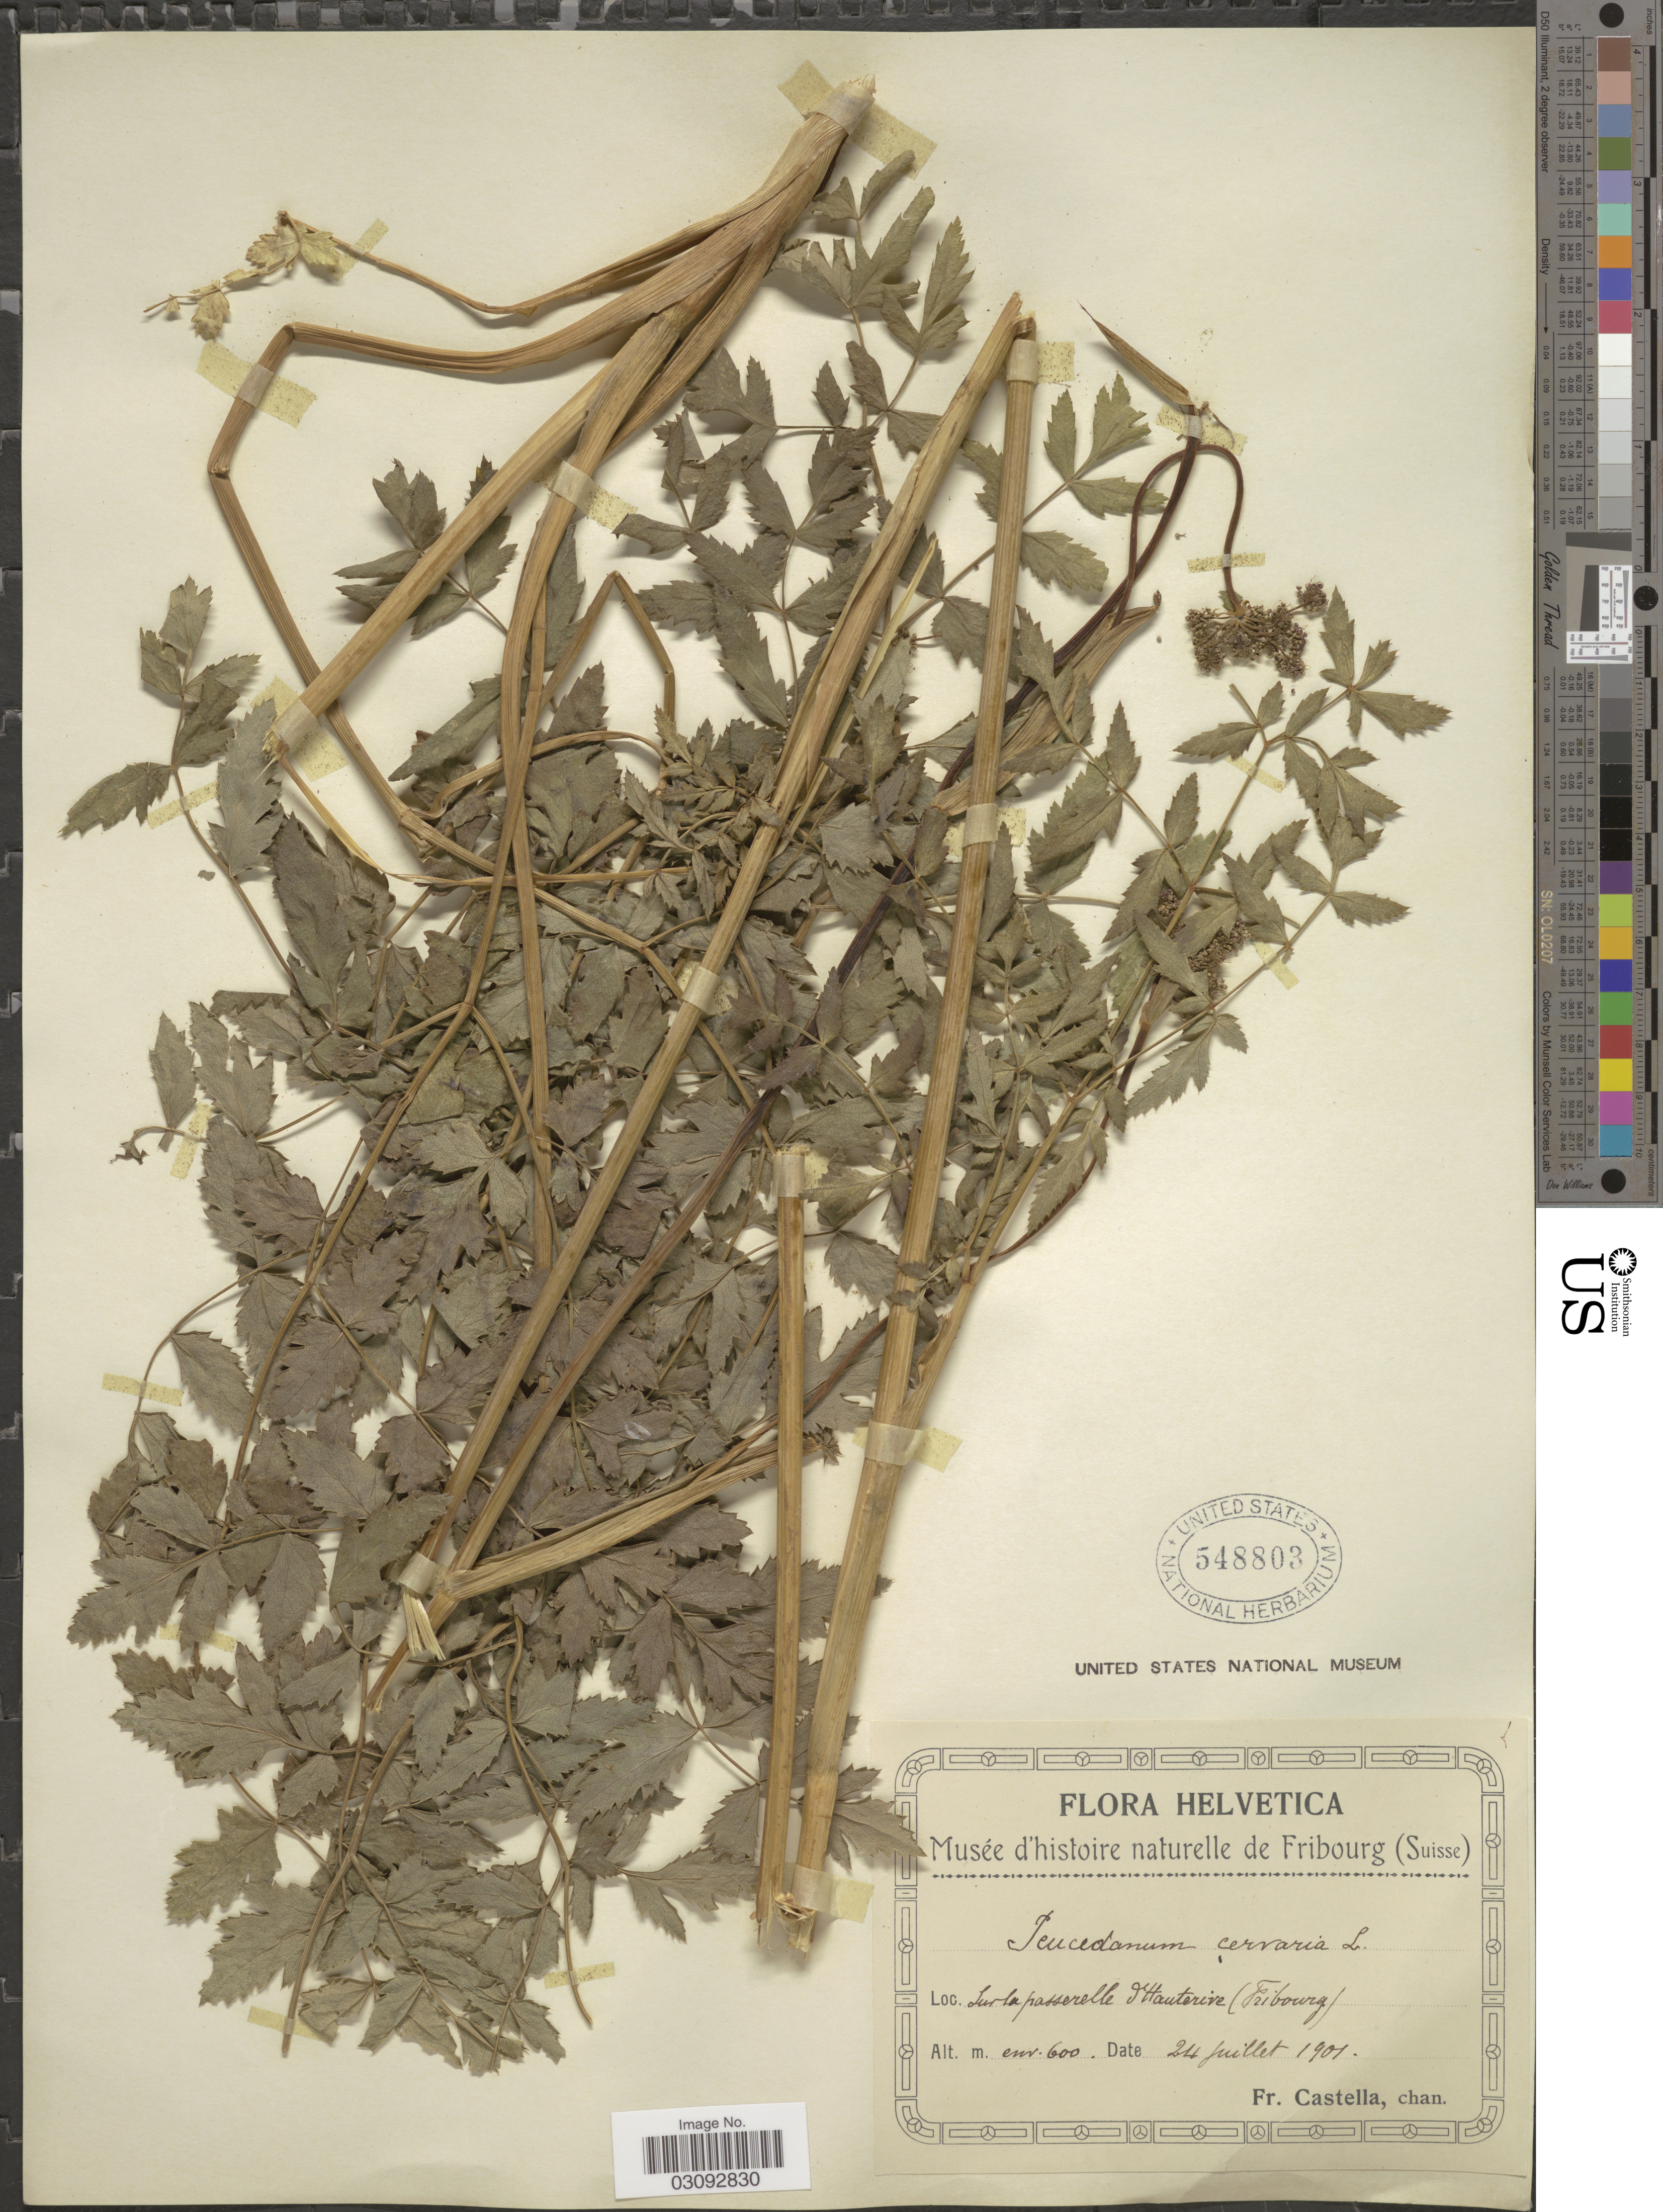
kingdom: Plantae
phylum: Tracheophyta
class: Magnoliopsida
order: Apiales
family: Apiaceae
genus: Peucedanum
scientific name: Peucedanum cervaria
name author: (L.) Cusson ex Lapeyr.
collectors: Fr. Castella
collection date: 1901-07-24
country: Switzerland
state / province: Fribourg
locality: Helvetica, Sur la passerelle d'Hauterive.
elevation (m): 600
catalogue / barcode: US 548803